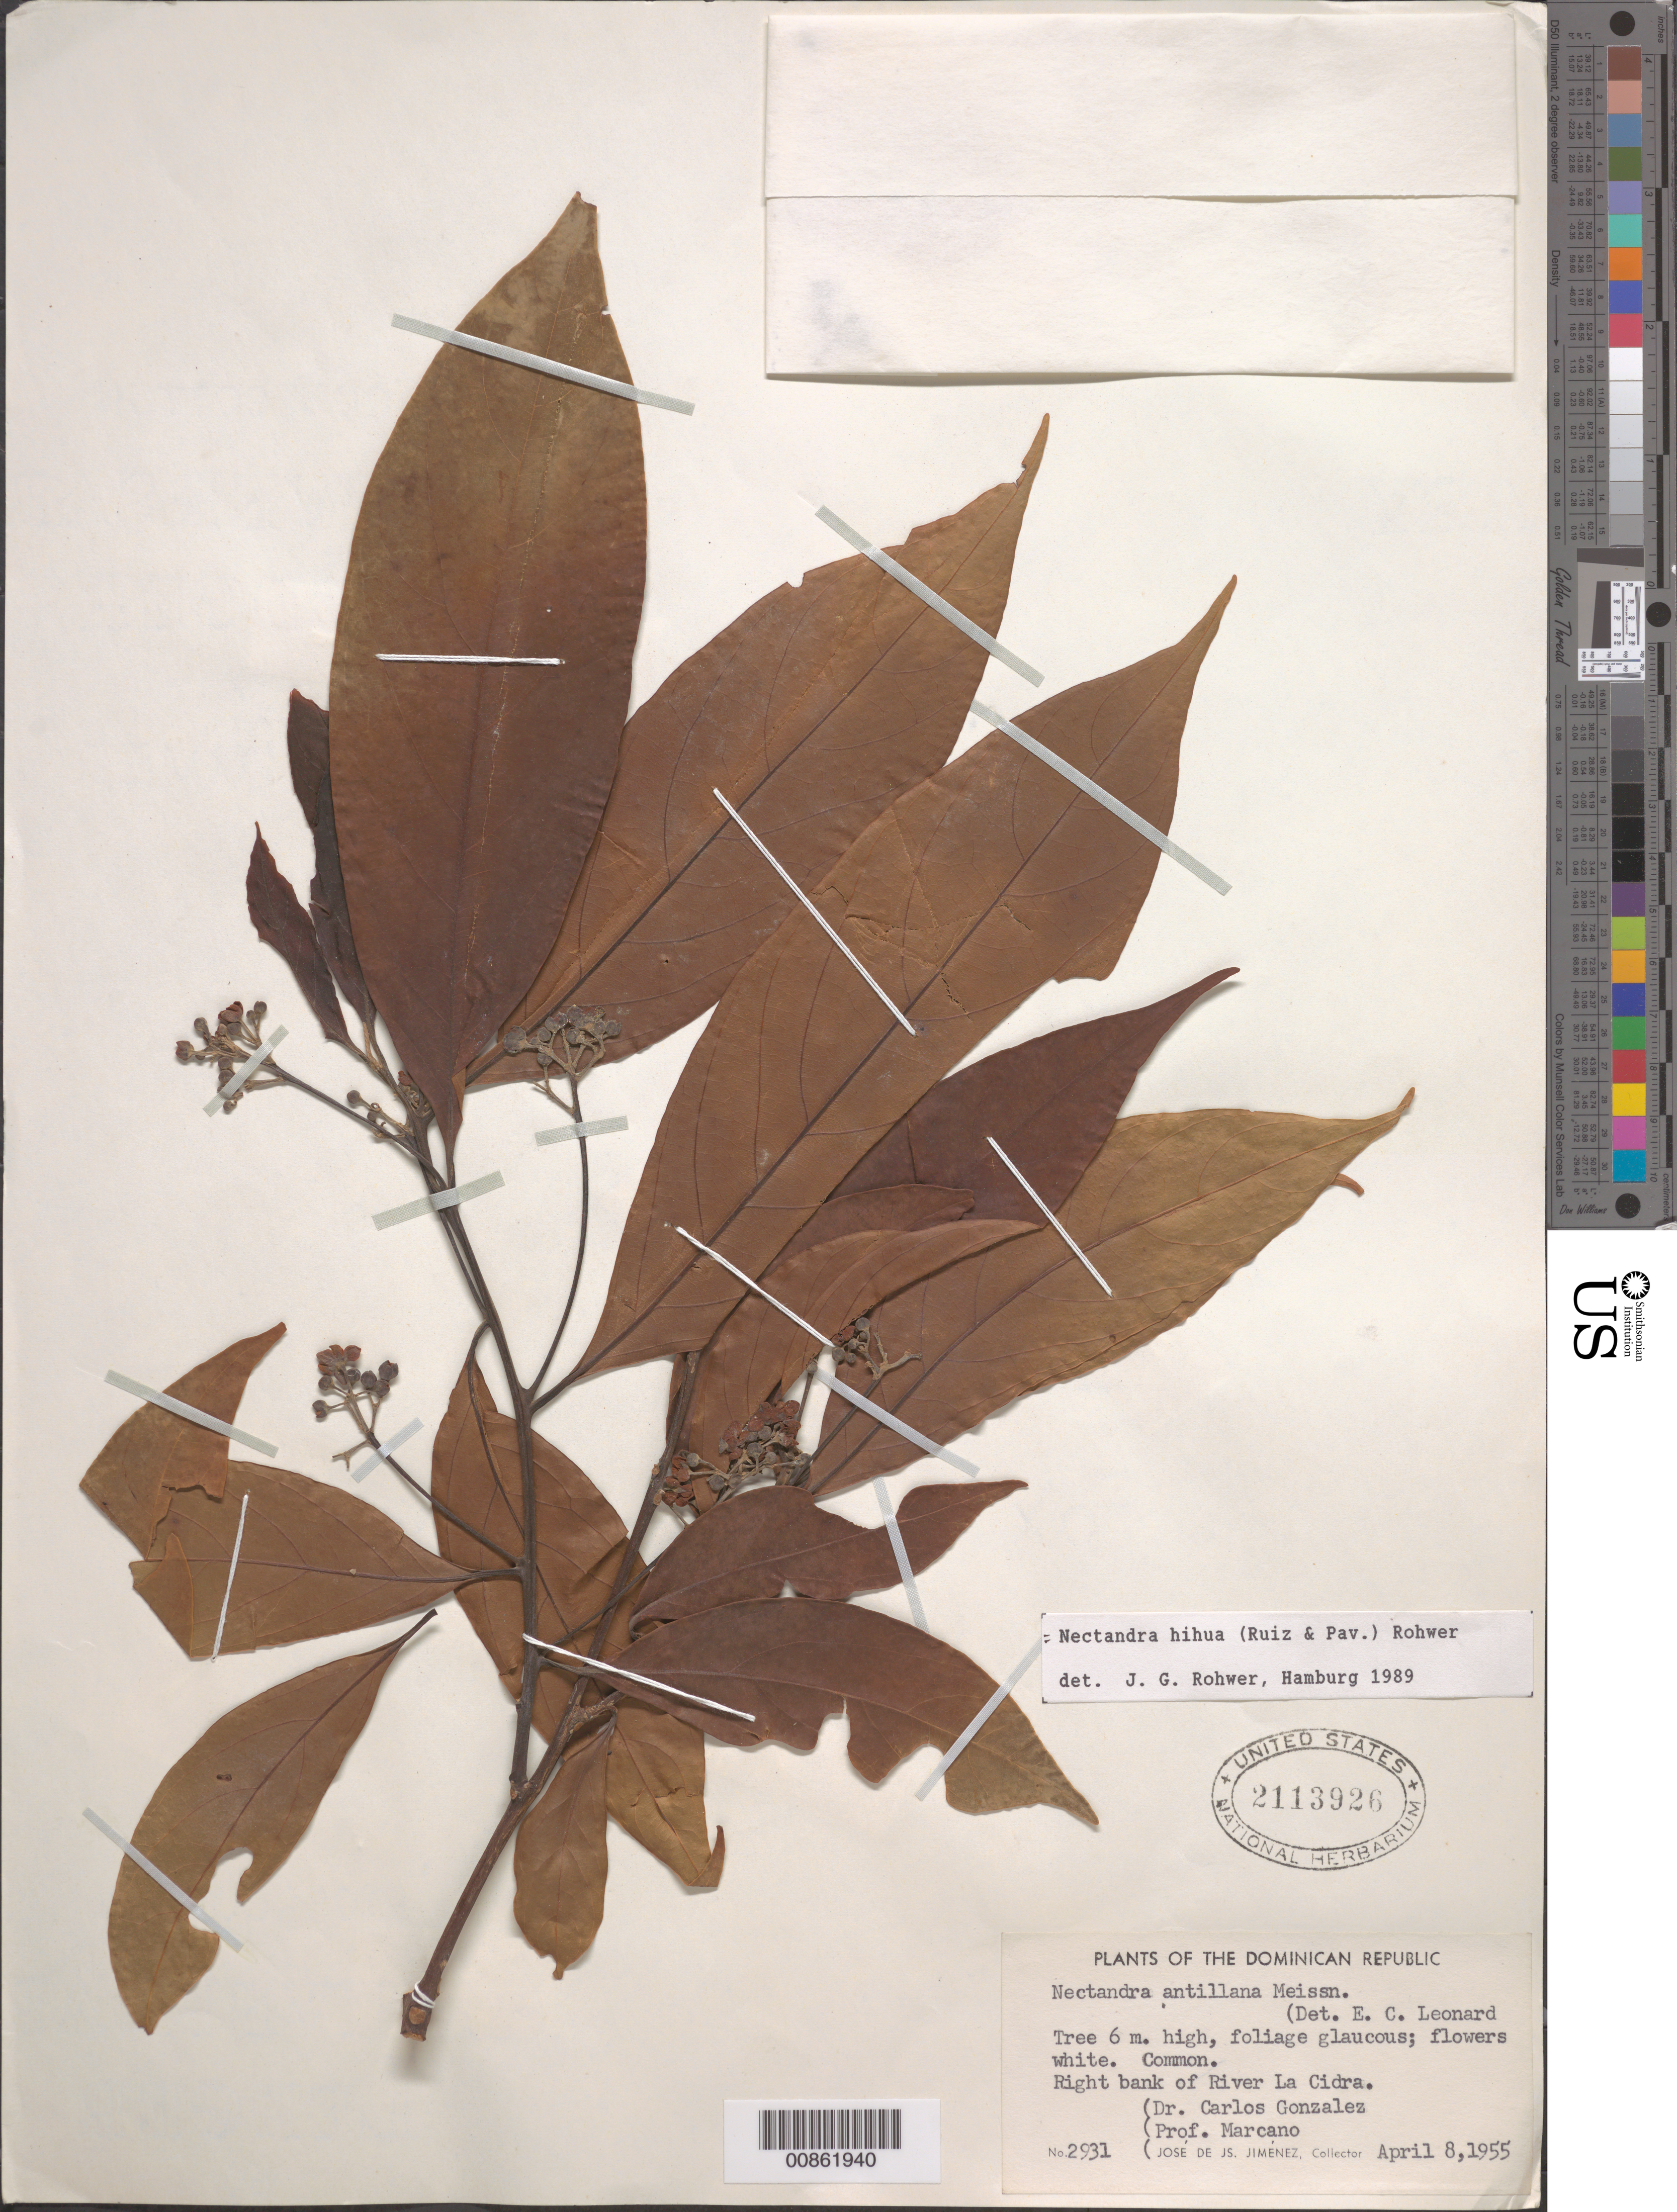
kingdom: Plantae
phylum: Tracheophyta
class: Magnoliopsida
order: Laurales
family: Lauraceae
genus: Nectandra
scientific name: Nectandra hihua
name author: (Ruiz & Pav.) Rohwer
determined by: Rohwer, J. G.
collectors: J. J. Jiménez Almonte, C. Gonzalez & E. J. Marcano F.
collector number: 2931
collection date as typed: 08 Apr 1955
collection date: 1955-04-08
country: Dominican Republic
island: Hispaniola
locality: Right bank of River La Cidra.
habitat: River bank.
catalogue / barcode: US 2113926